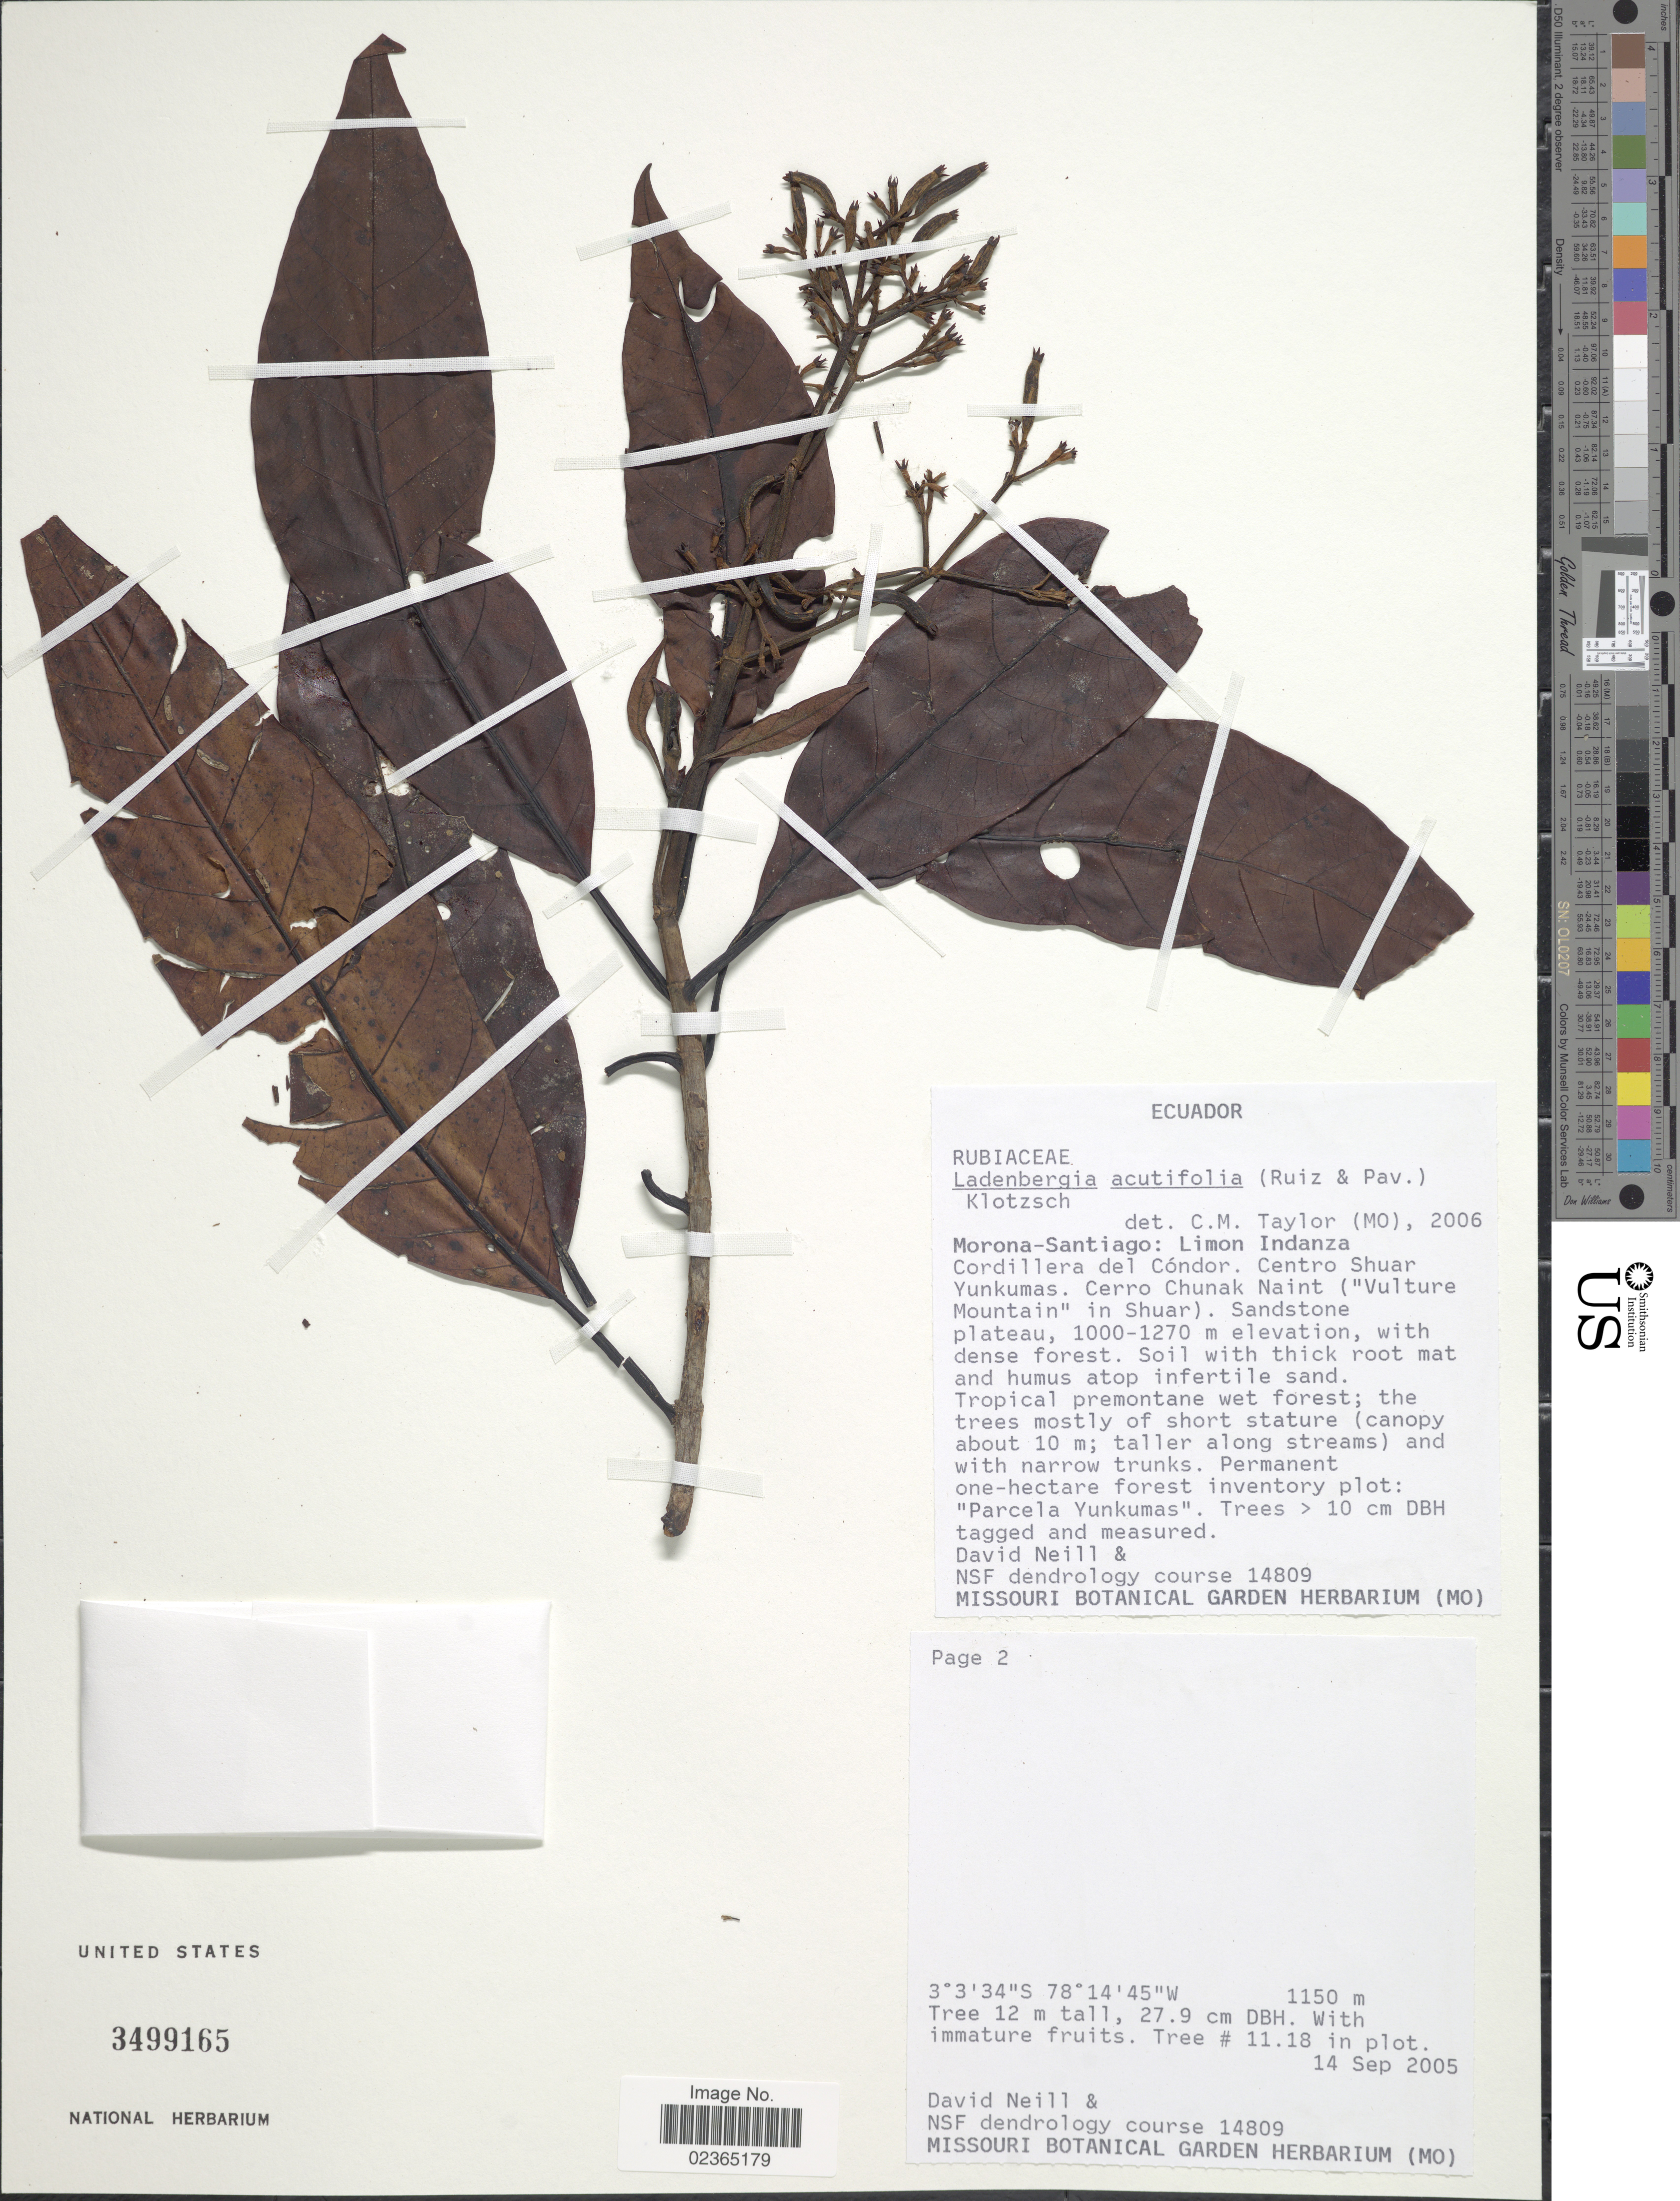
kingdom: Plantae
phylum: Tracheophyta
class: Magnoliopsida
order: Gentianales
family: Rubiaceae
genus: Ladenbergia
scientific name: Ladenbergia acutifolia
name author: (Ruiz & Pav.) Klotzsch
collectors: D. A. Neill & NSF Dendrology Course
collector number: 14809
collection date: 2005-09-14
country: Ecuador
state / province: Morona-Santiago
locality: Limon Indanza, Cordillera del Condor. Centro Shuar Yunkumas. Cerro Chunak Naint (Vulture Mountain in Shuar)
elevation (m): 1150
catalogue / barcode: US 3499165